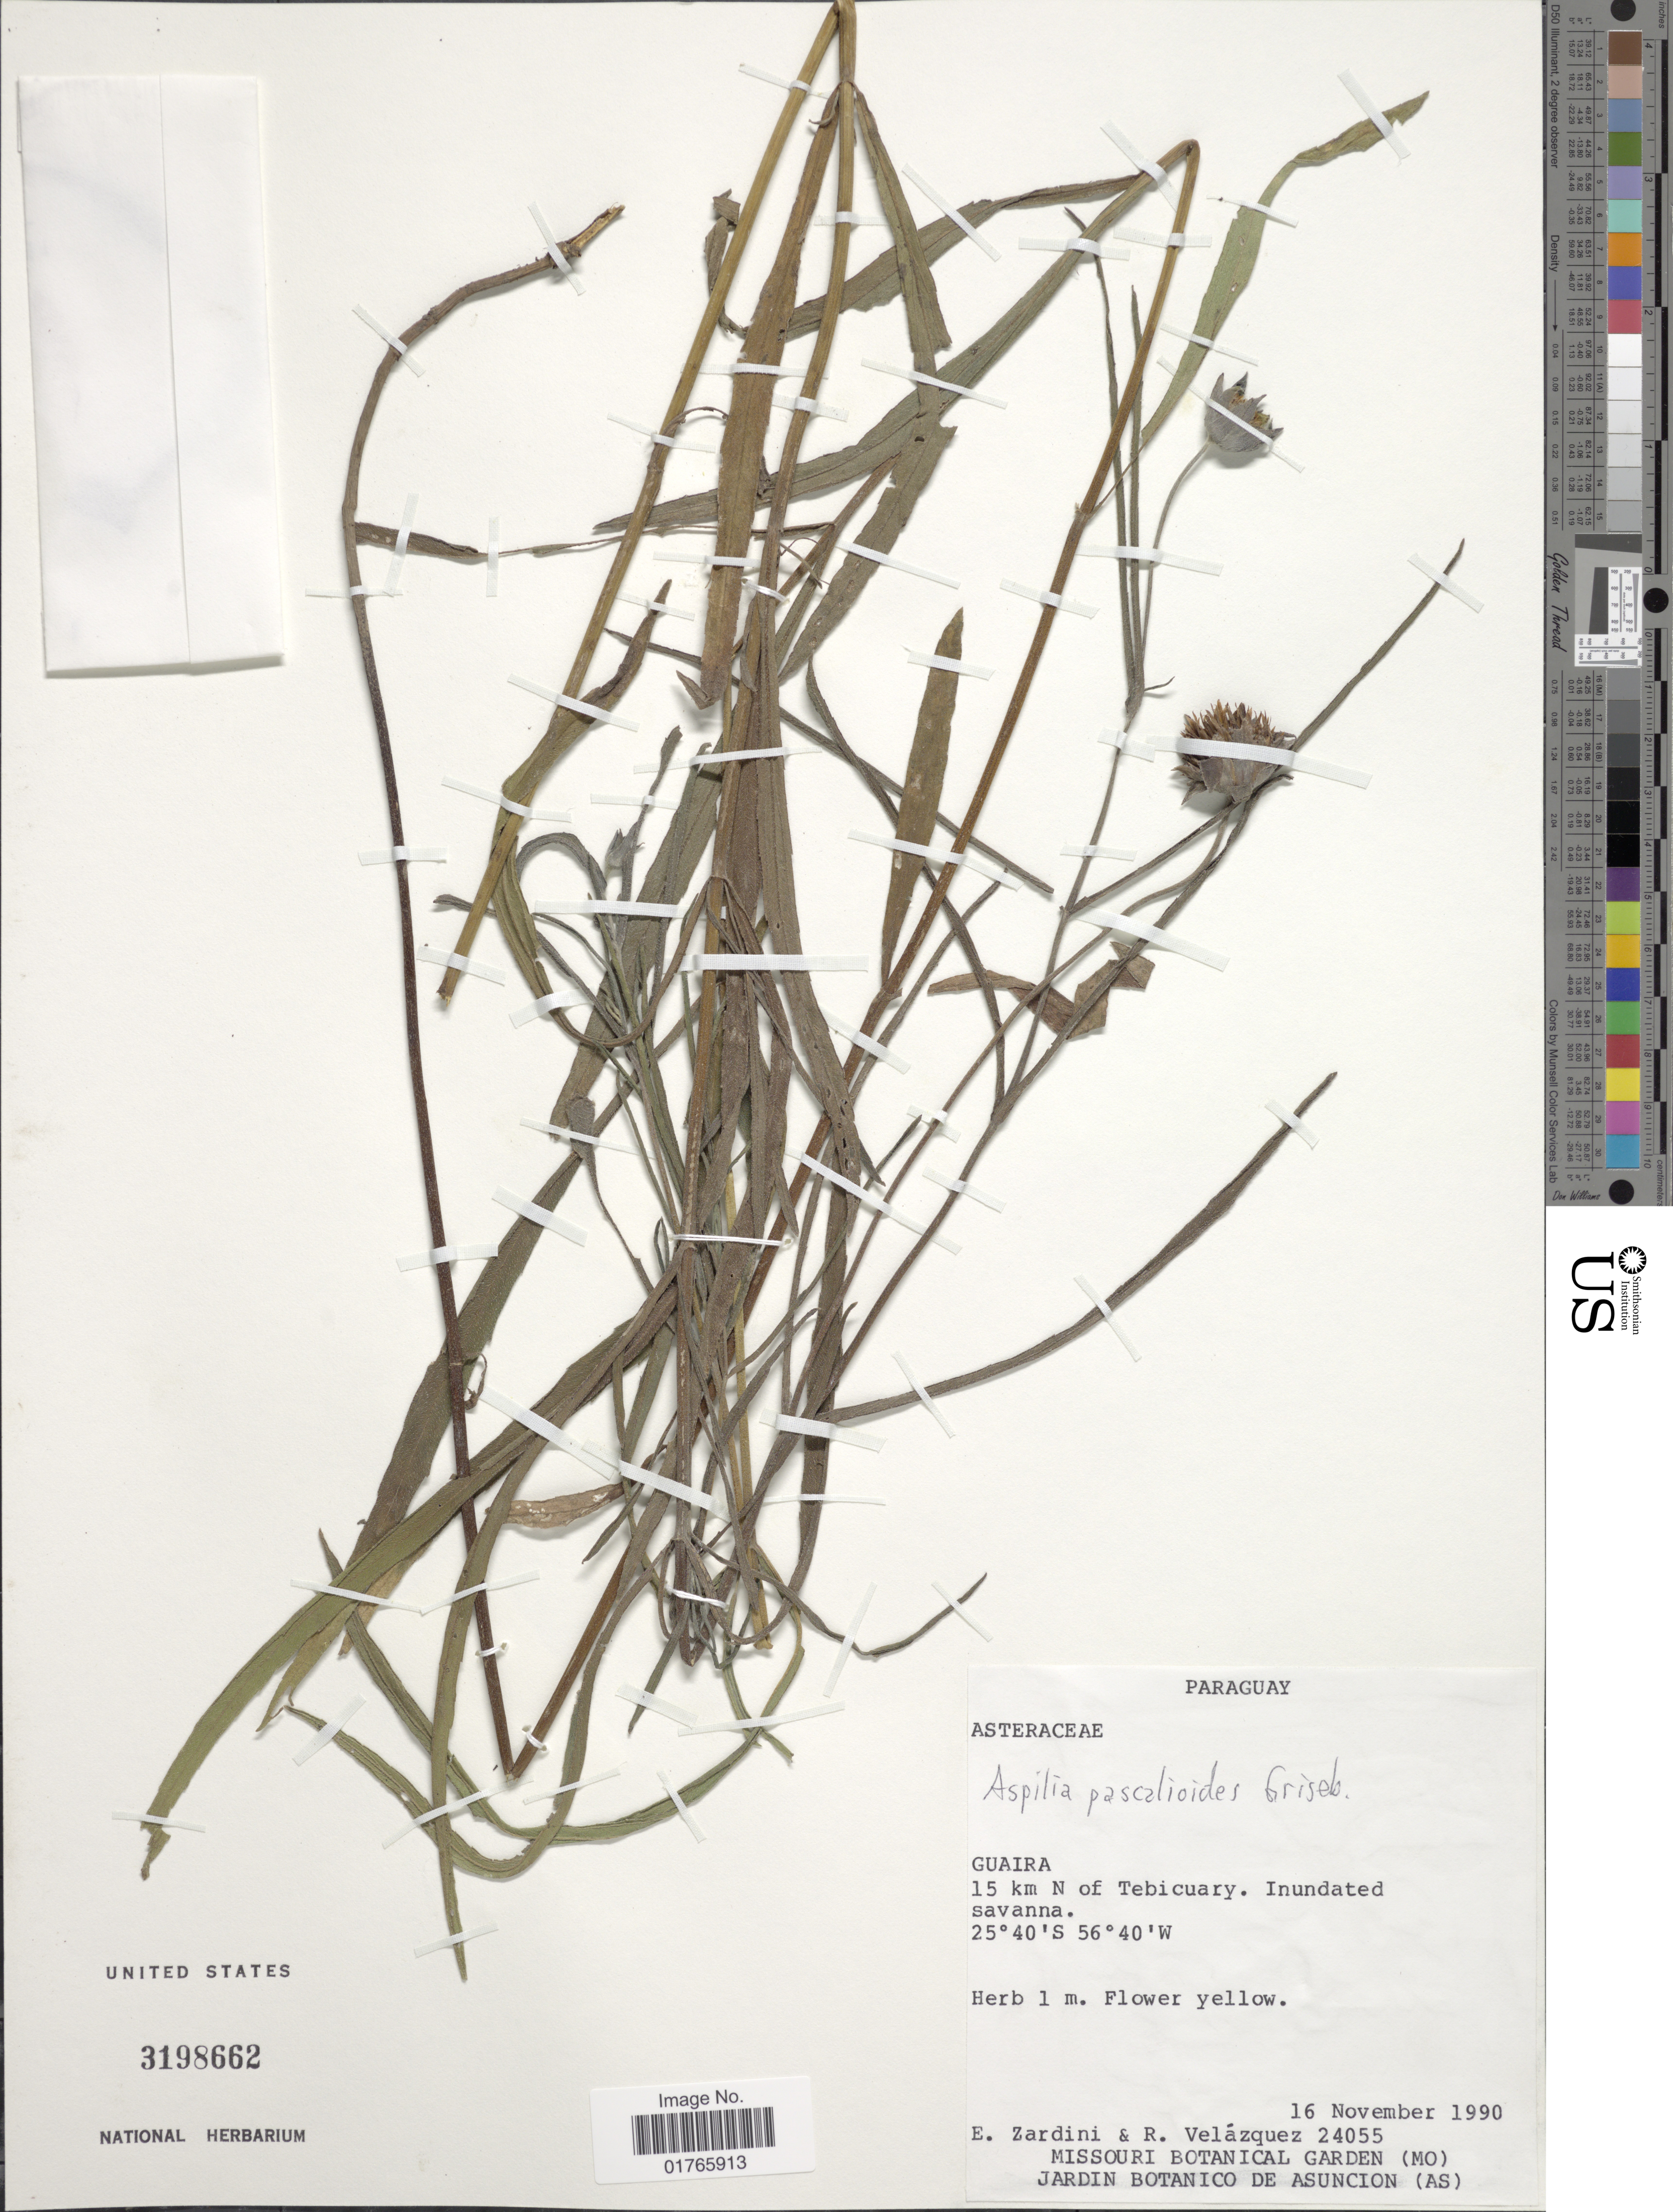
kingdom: Plantae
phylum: Tracheophyta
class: Magnoliopsida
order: Asterales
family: Asteraceae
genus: Aspilia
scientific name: Aspilia pascalioides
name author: Griseb.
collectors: E. M. Zardini & R. Velázquez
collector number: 24055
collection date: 1990-11-16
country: Paraguay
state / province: Guaira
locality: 15 km N of Tebicuary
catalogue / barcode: US 3198662